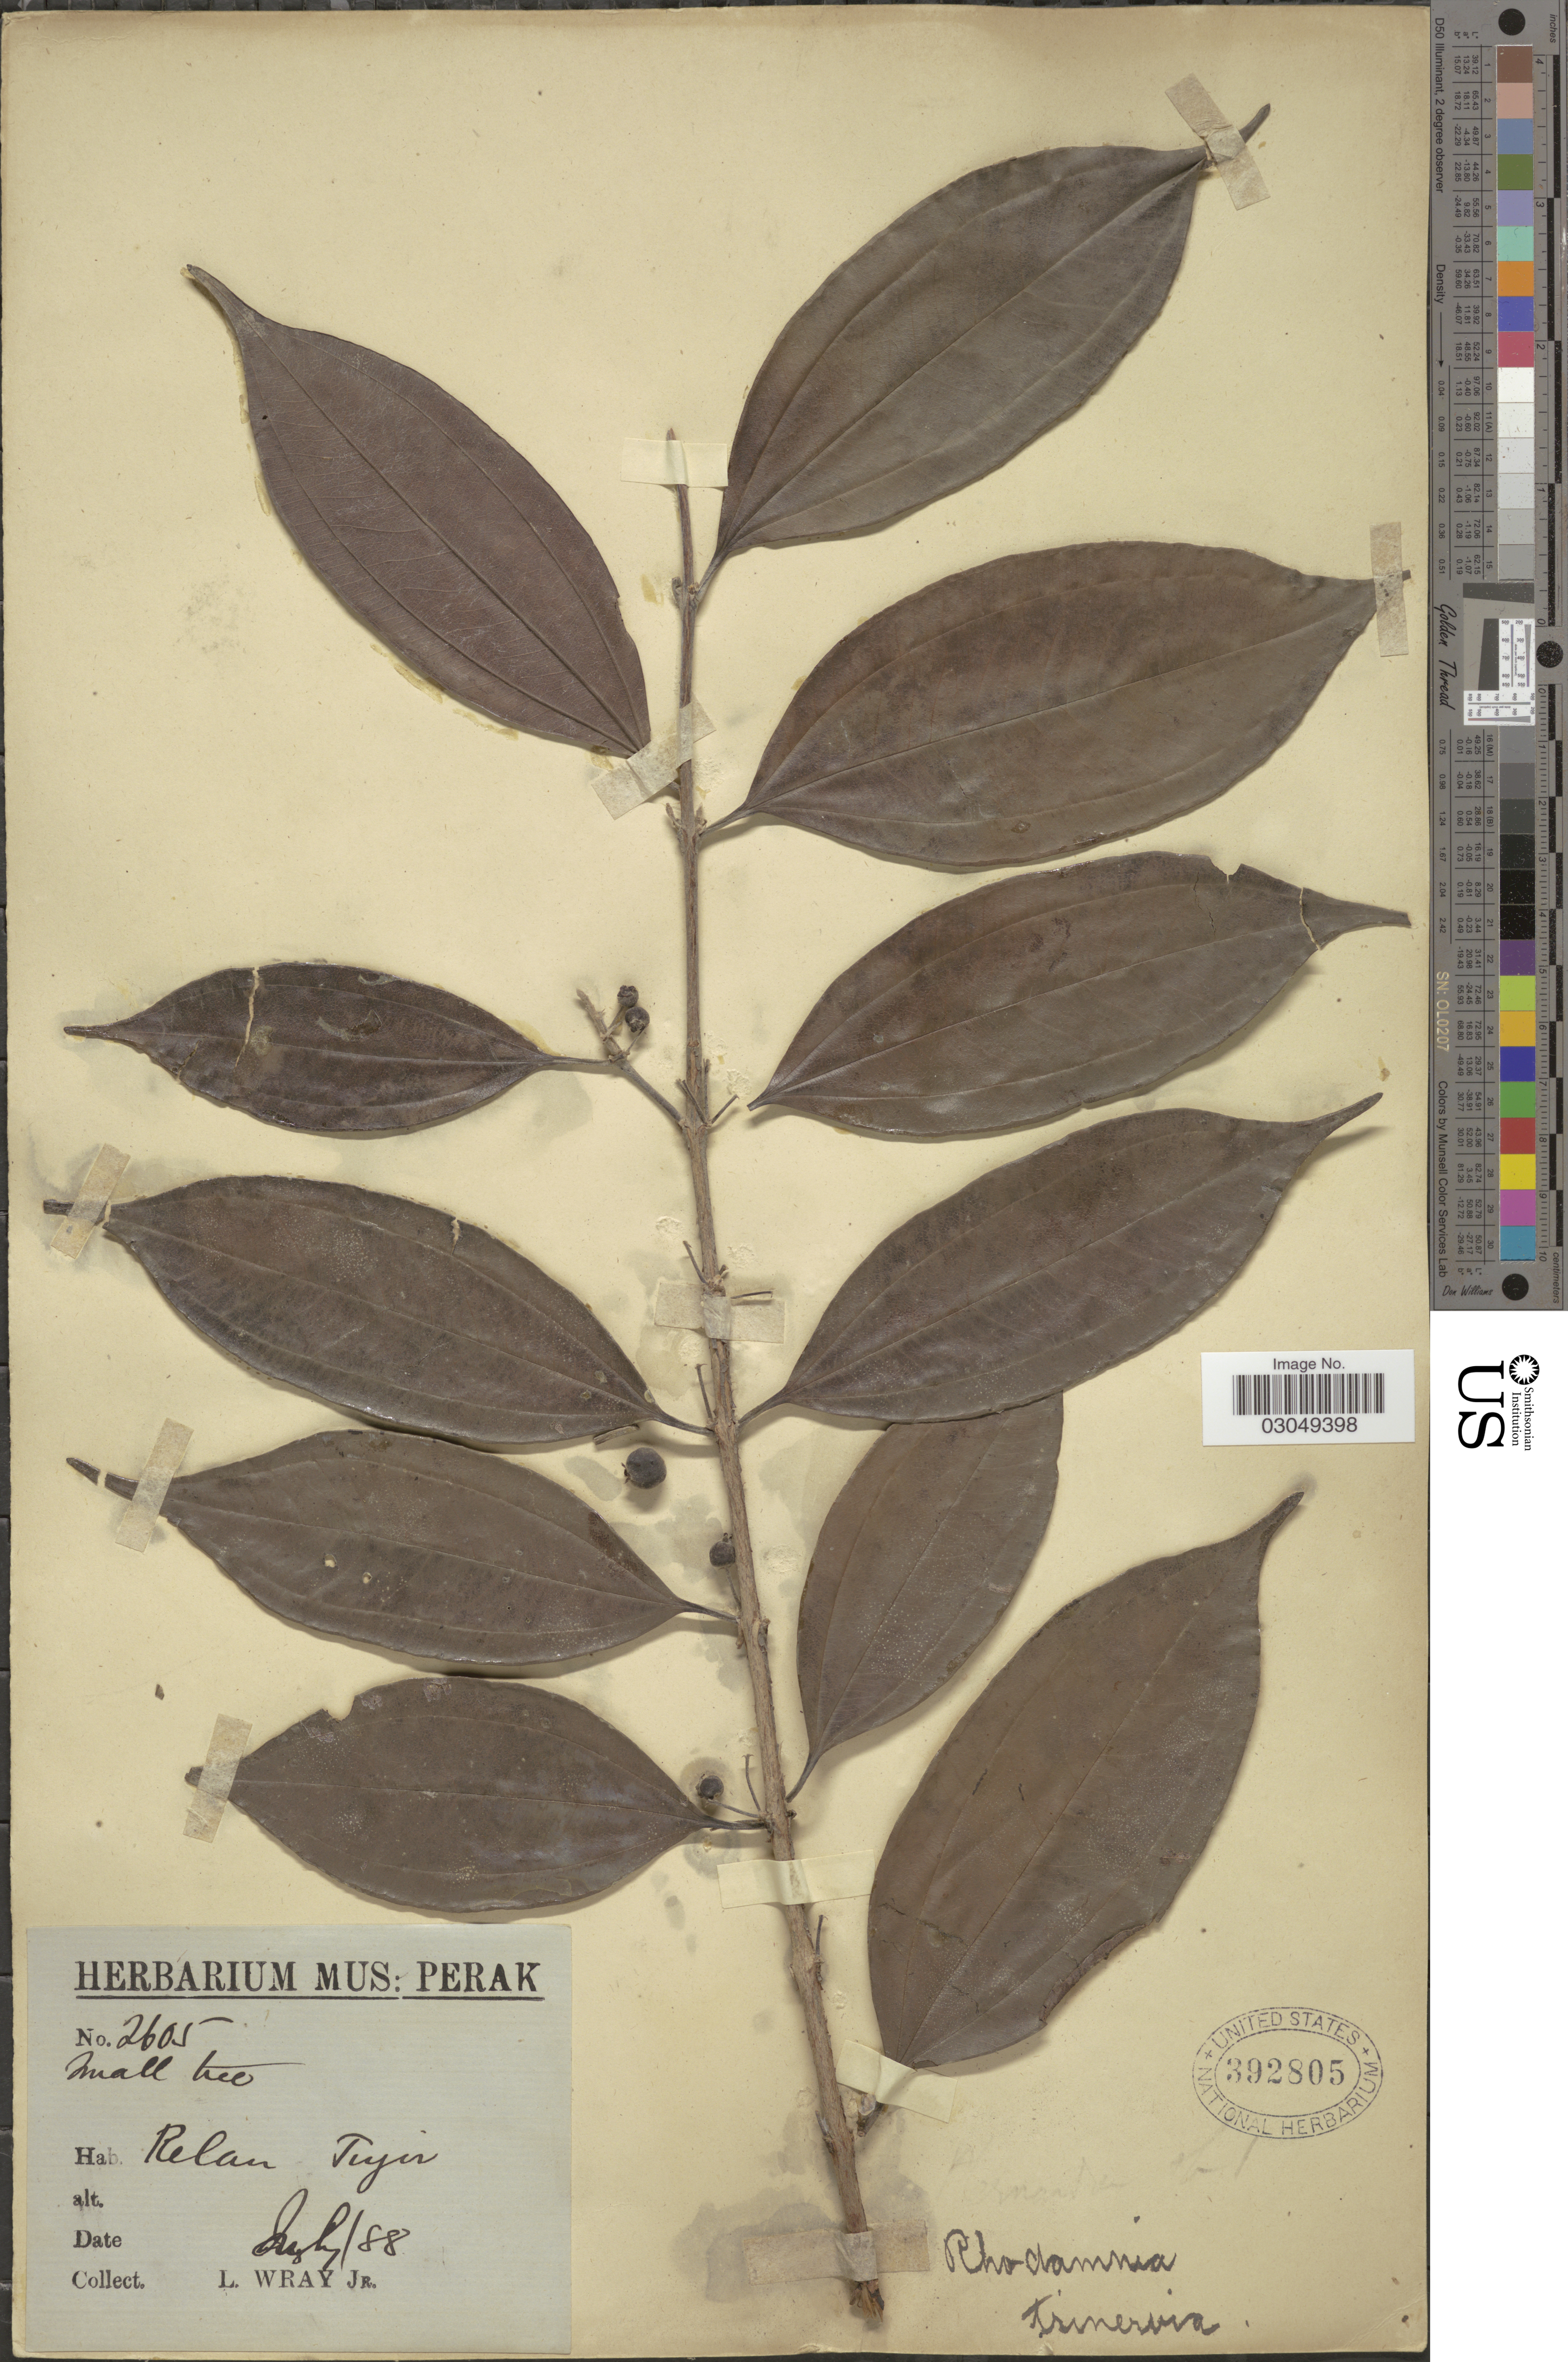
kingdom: Plantae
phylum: Tracheophyta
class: Magnoliopsida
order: Myrtales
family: Myrtaceae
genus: Rhodamnia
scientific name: Rhodamnia dumetorum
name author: (DC.) Merr. & L.M. Perry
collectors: L. Wray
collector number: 2605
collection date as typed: Transcribed d/m/y: /7/88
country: Malaysia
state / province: Perak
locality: Relan Tujir. [interpreted]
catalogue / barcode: US 392805